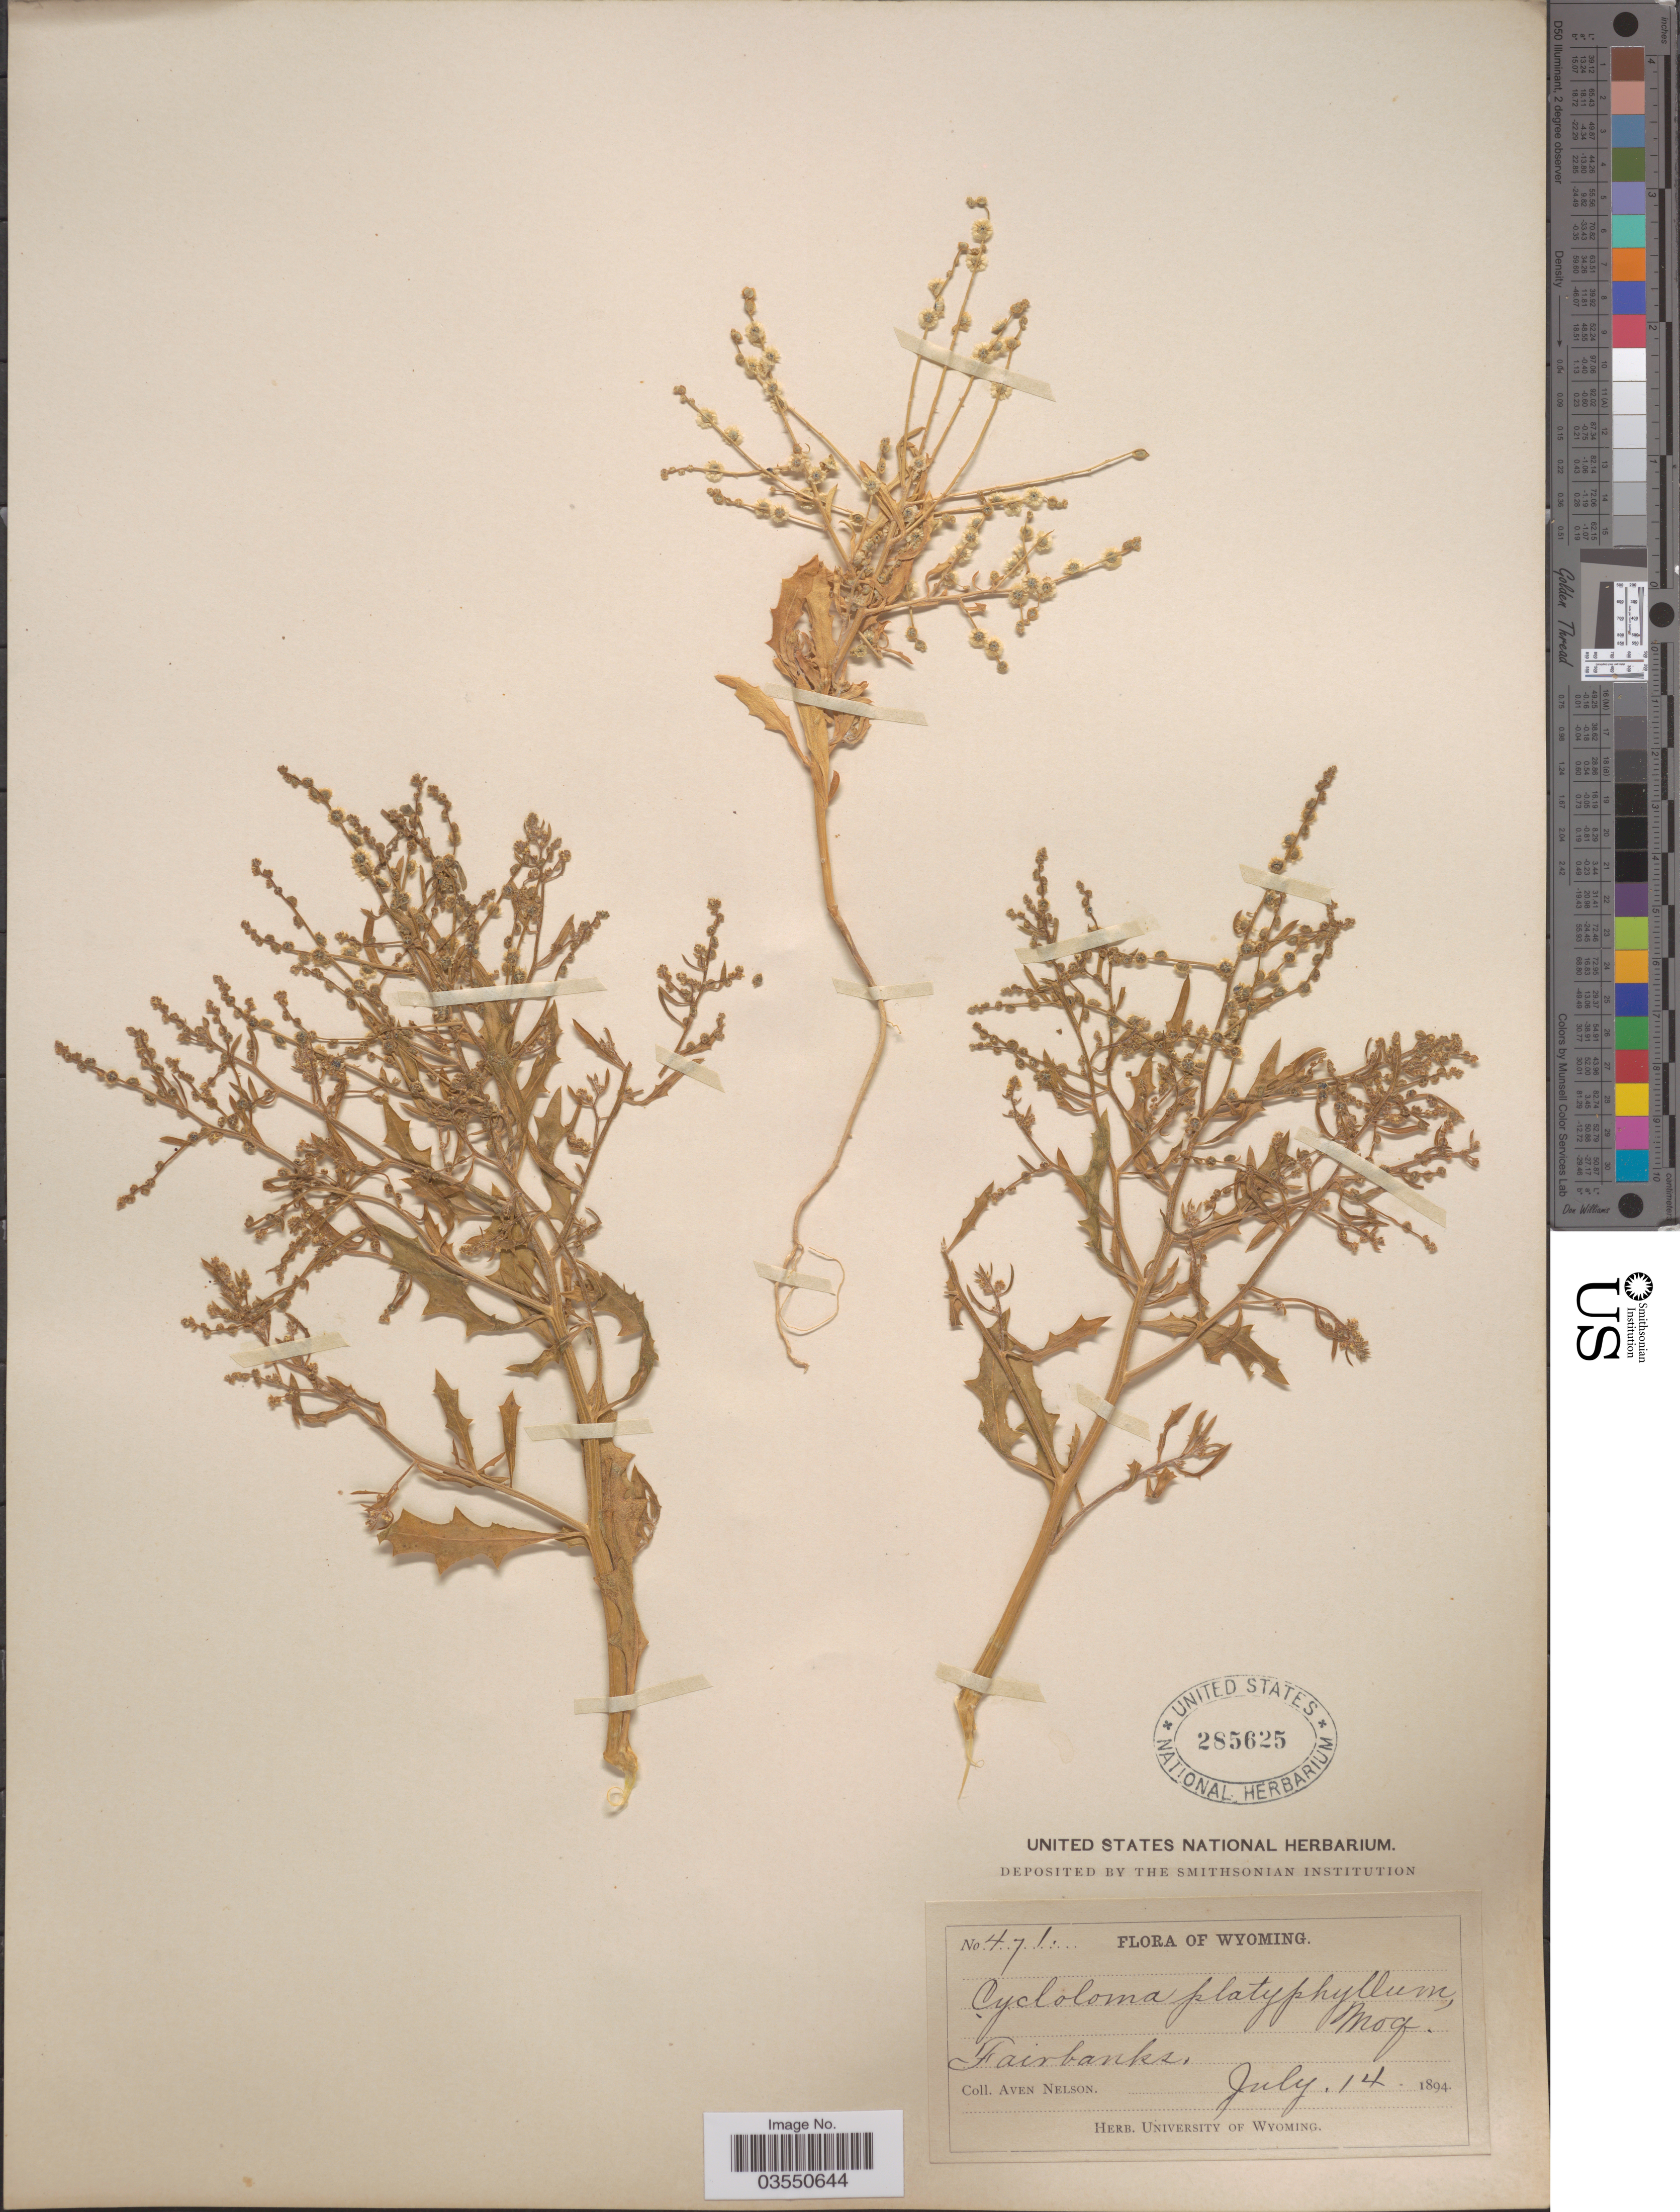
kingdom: Plantae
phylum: Tracheophyta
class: Magnoliopsida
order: Caryophyllales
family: Amaranthaceae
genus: Dysphania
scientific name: Dysphania atriplicifolia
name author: (Spreng.) G. Kadereit et al.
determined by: U.S. National Herbarium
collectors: A. Nelson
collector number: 471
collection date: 1894-07-14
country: United States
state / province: Wyoming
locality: Fairbanks.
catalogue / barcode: US 285625